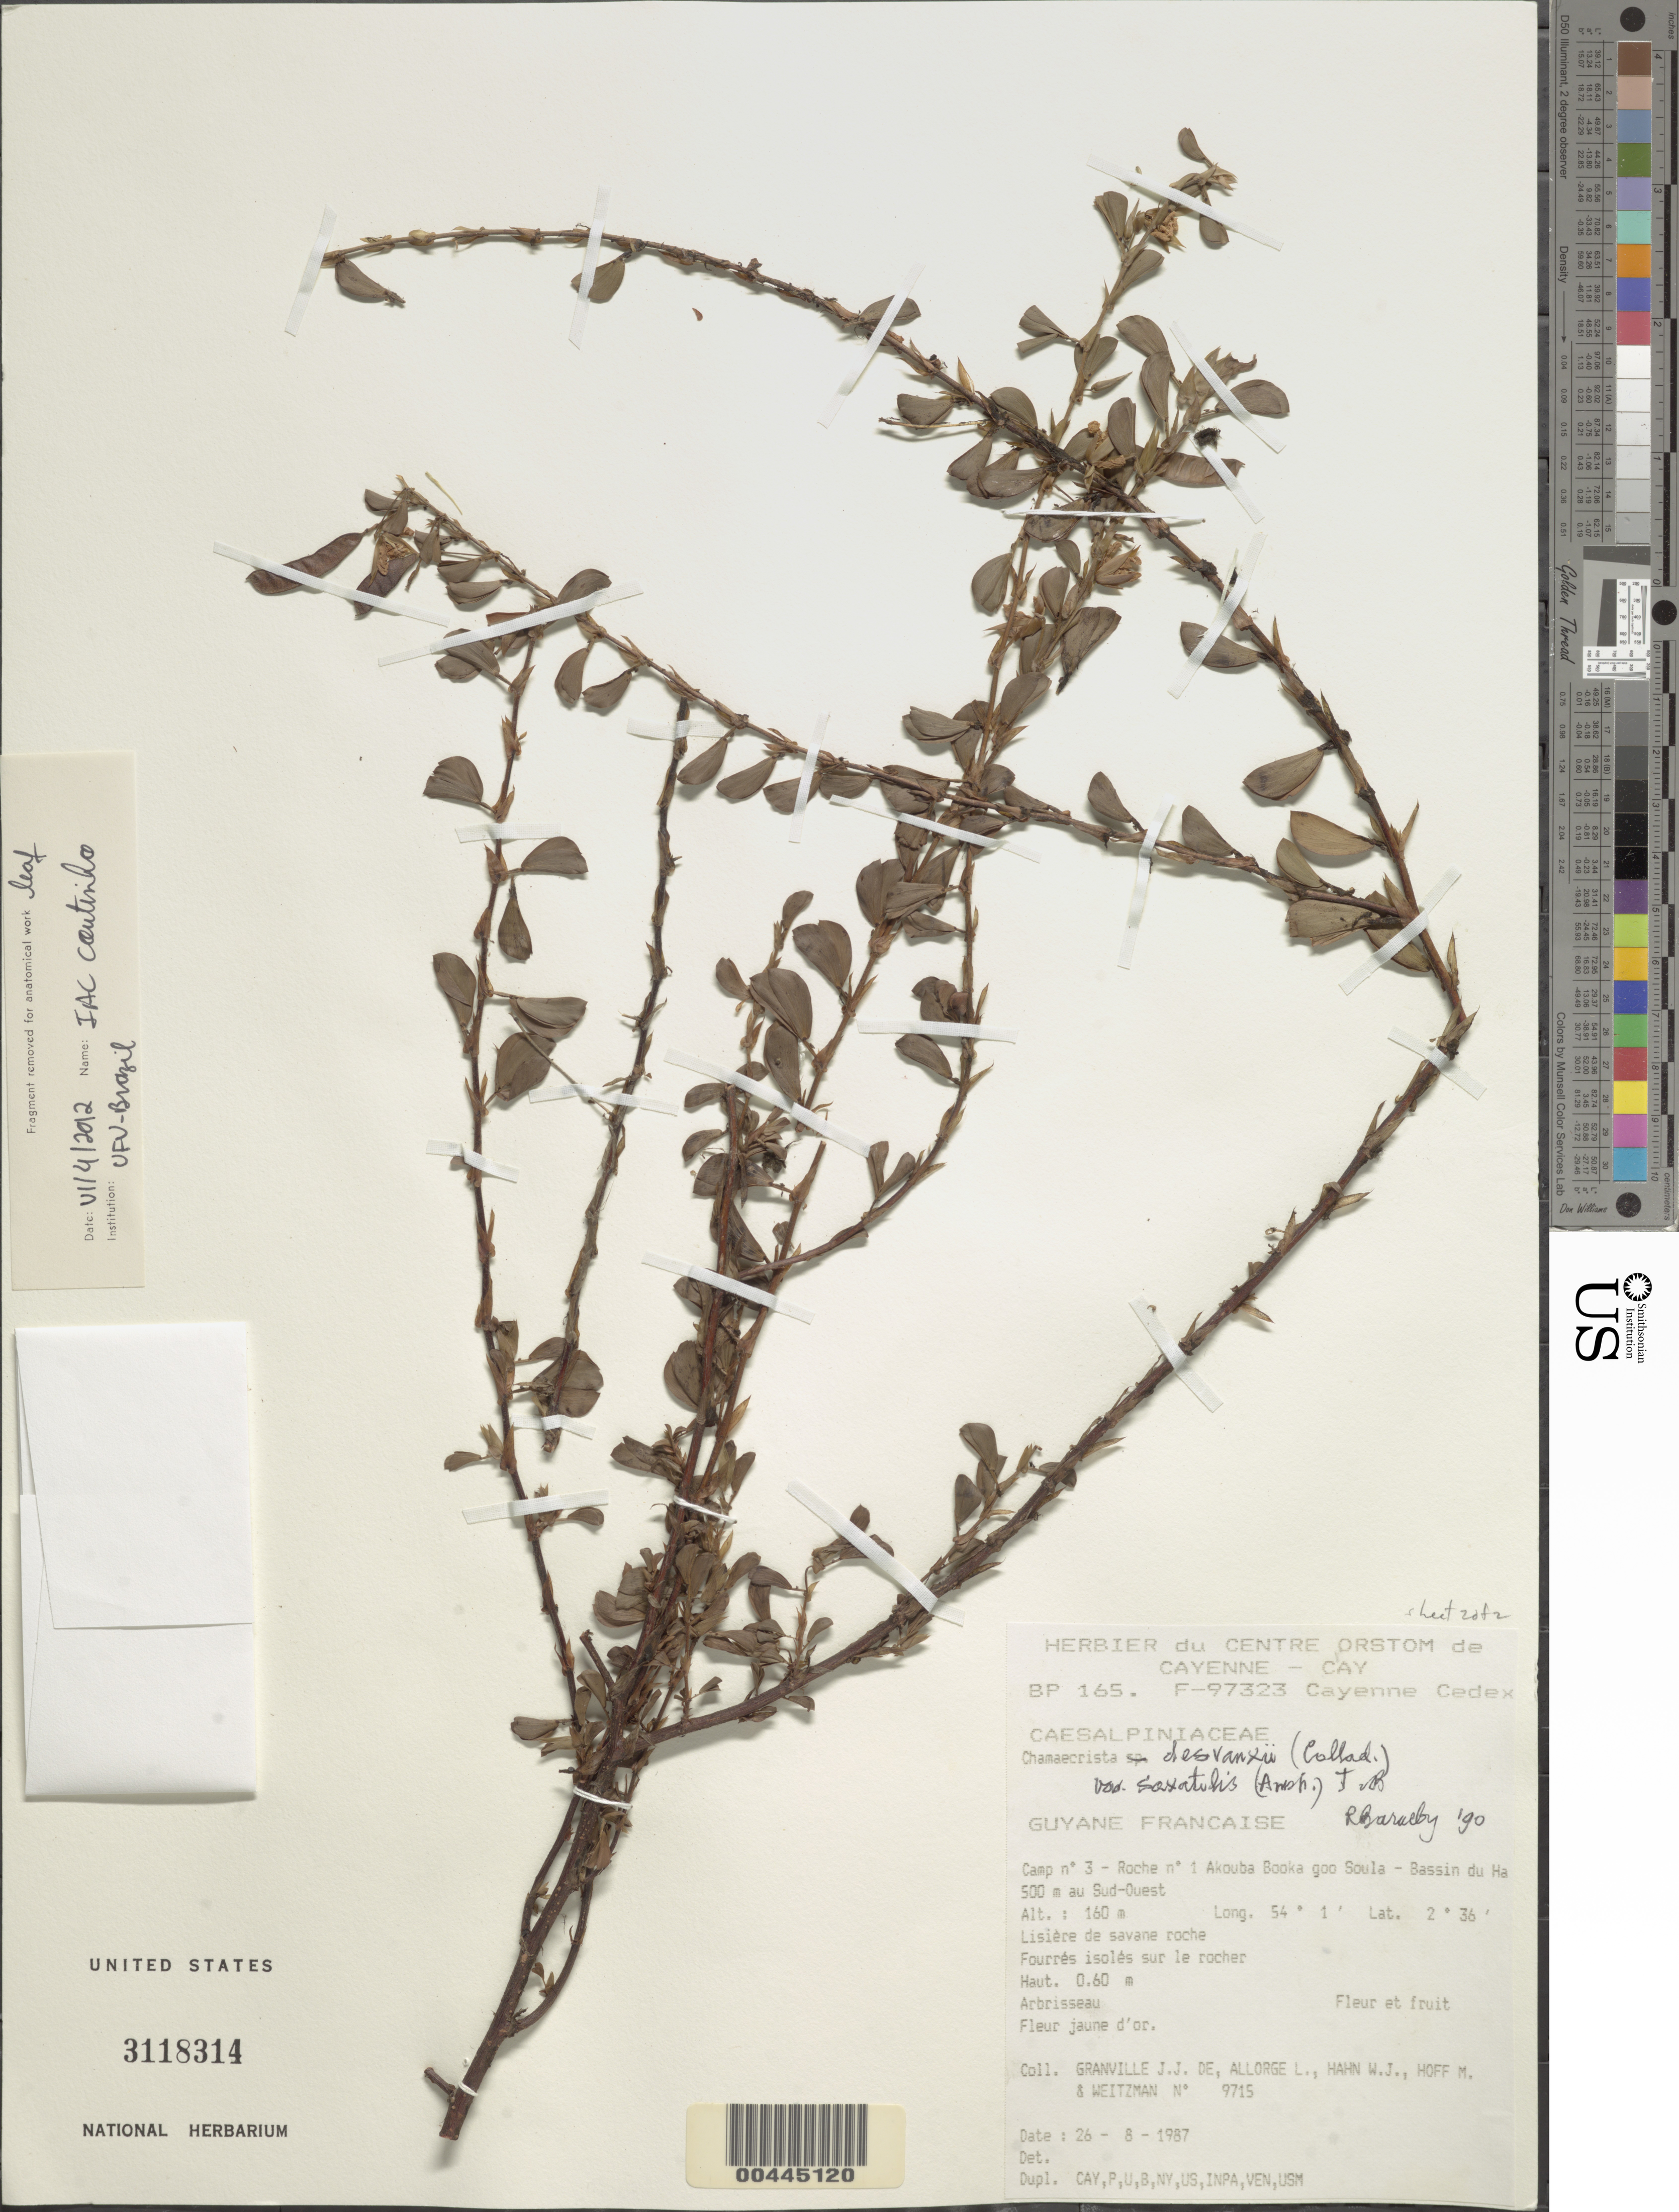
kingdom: Plantae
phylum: Tracheophyta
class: Magnoliopsida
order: Fabales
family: Fabaceae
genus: Chamaecrista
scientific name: Chamaecrista desvauxii var. saxatilis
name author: (Amshoff) H.S. Irwin & Barneby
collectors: J.-J. de Granville, L. Allorge, W. J. Hahn, M. Hoff & A. L. Weitzman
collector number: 9715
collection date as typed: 26 Aug 1987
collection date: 1987-08-26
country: French Guiana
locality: Akouba booka goo soula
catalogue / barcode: US 3118314